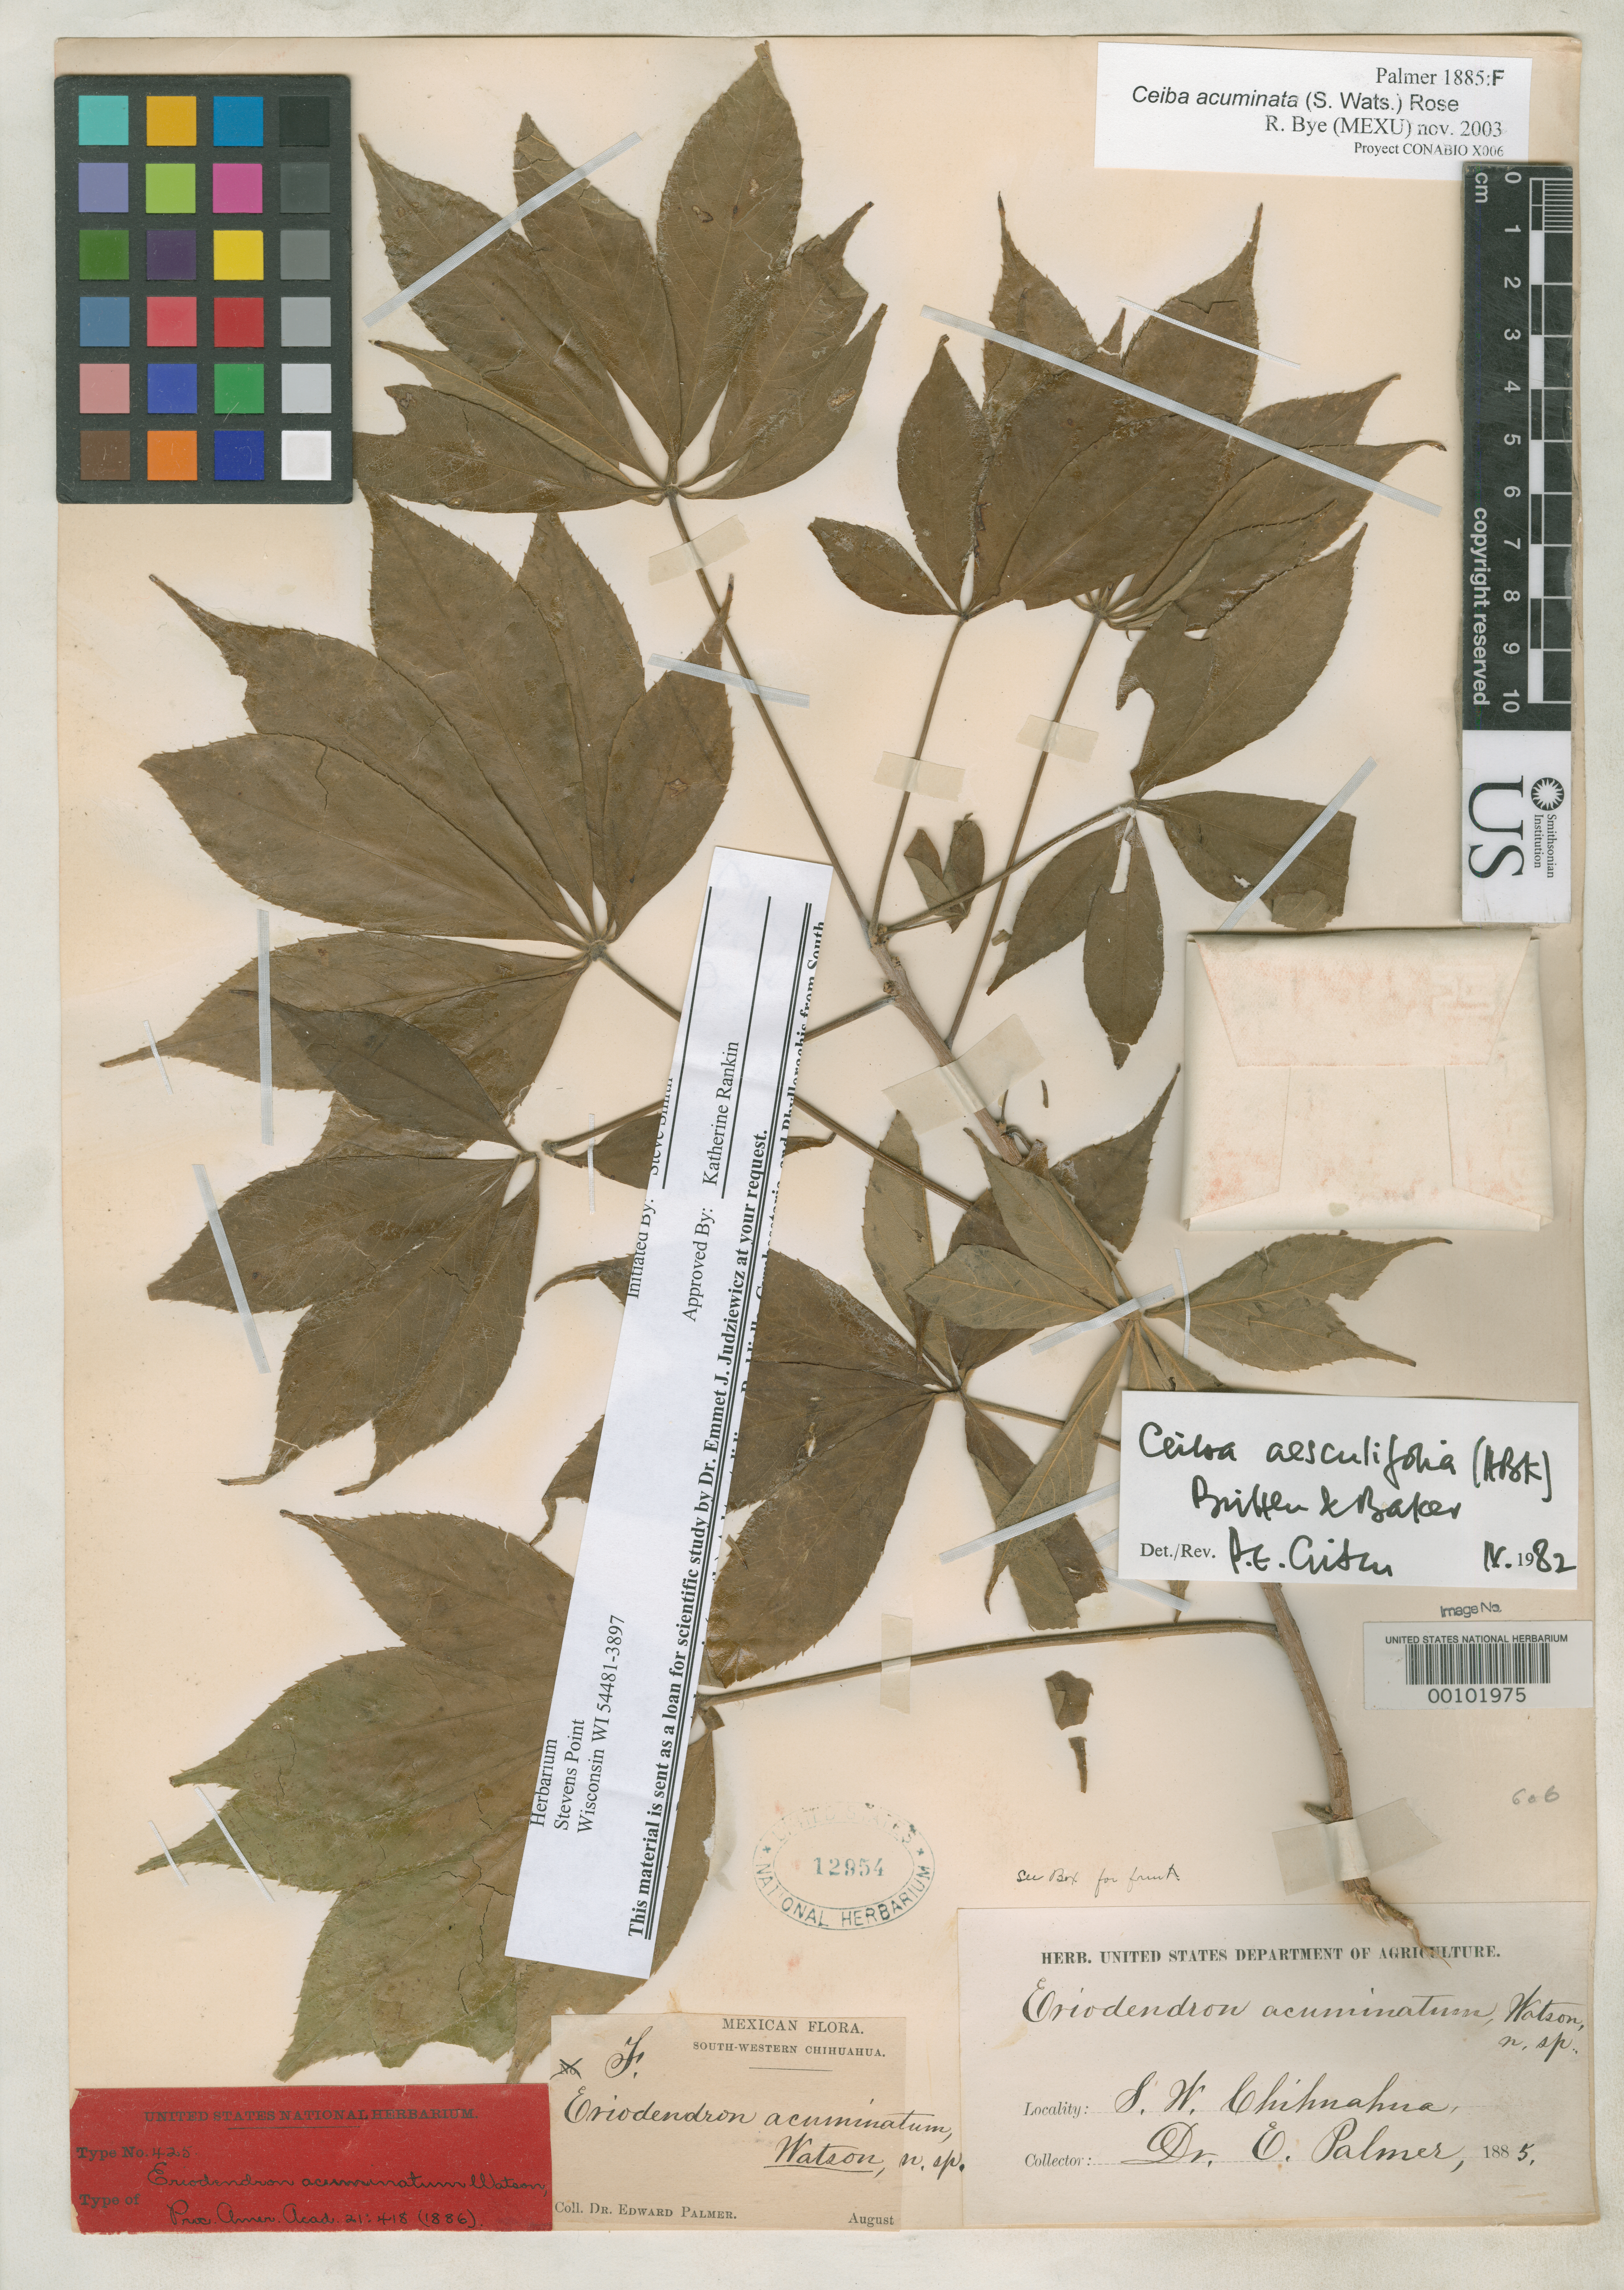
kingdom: Plantae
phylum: Tracheophyta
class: Magnoliopsida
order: Malvales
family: Malvaceae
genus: Eriodendron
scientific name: Eriodendron acuminatum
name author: S. Watson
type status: Type Collection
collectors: E. Palmer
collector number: F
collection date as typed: Aug 1885 to -- Nov 1885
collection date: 1885-08/1885-11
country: Mexico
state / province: Chihuahua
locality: South-western Chihuahua.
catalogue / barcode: US 12954